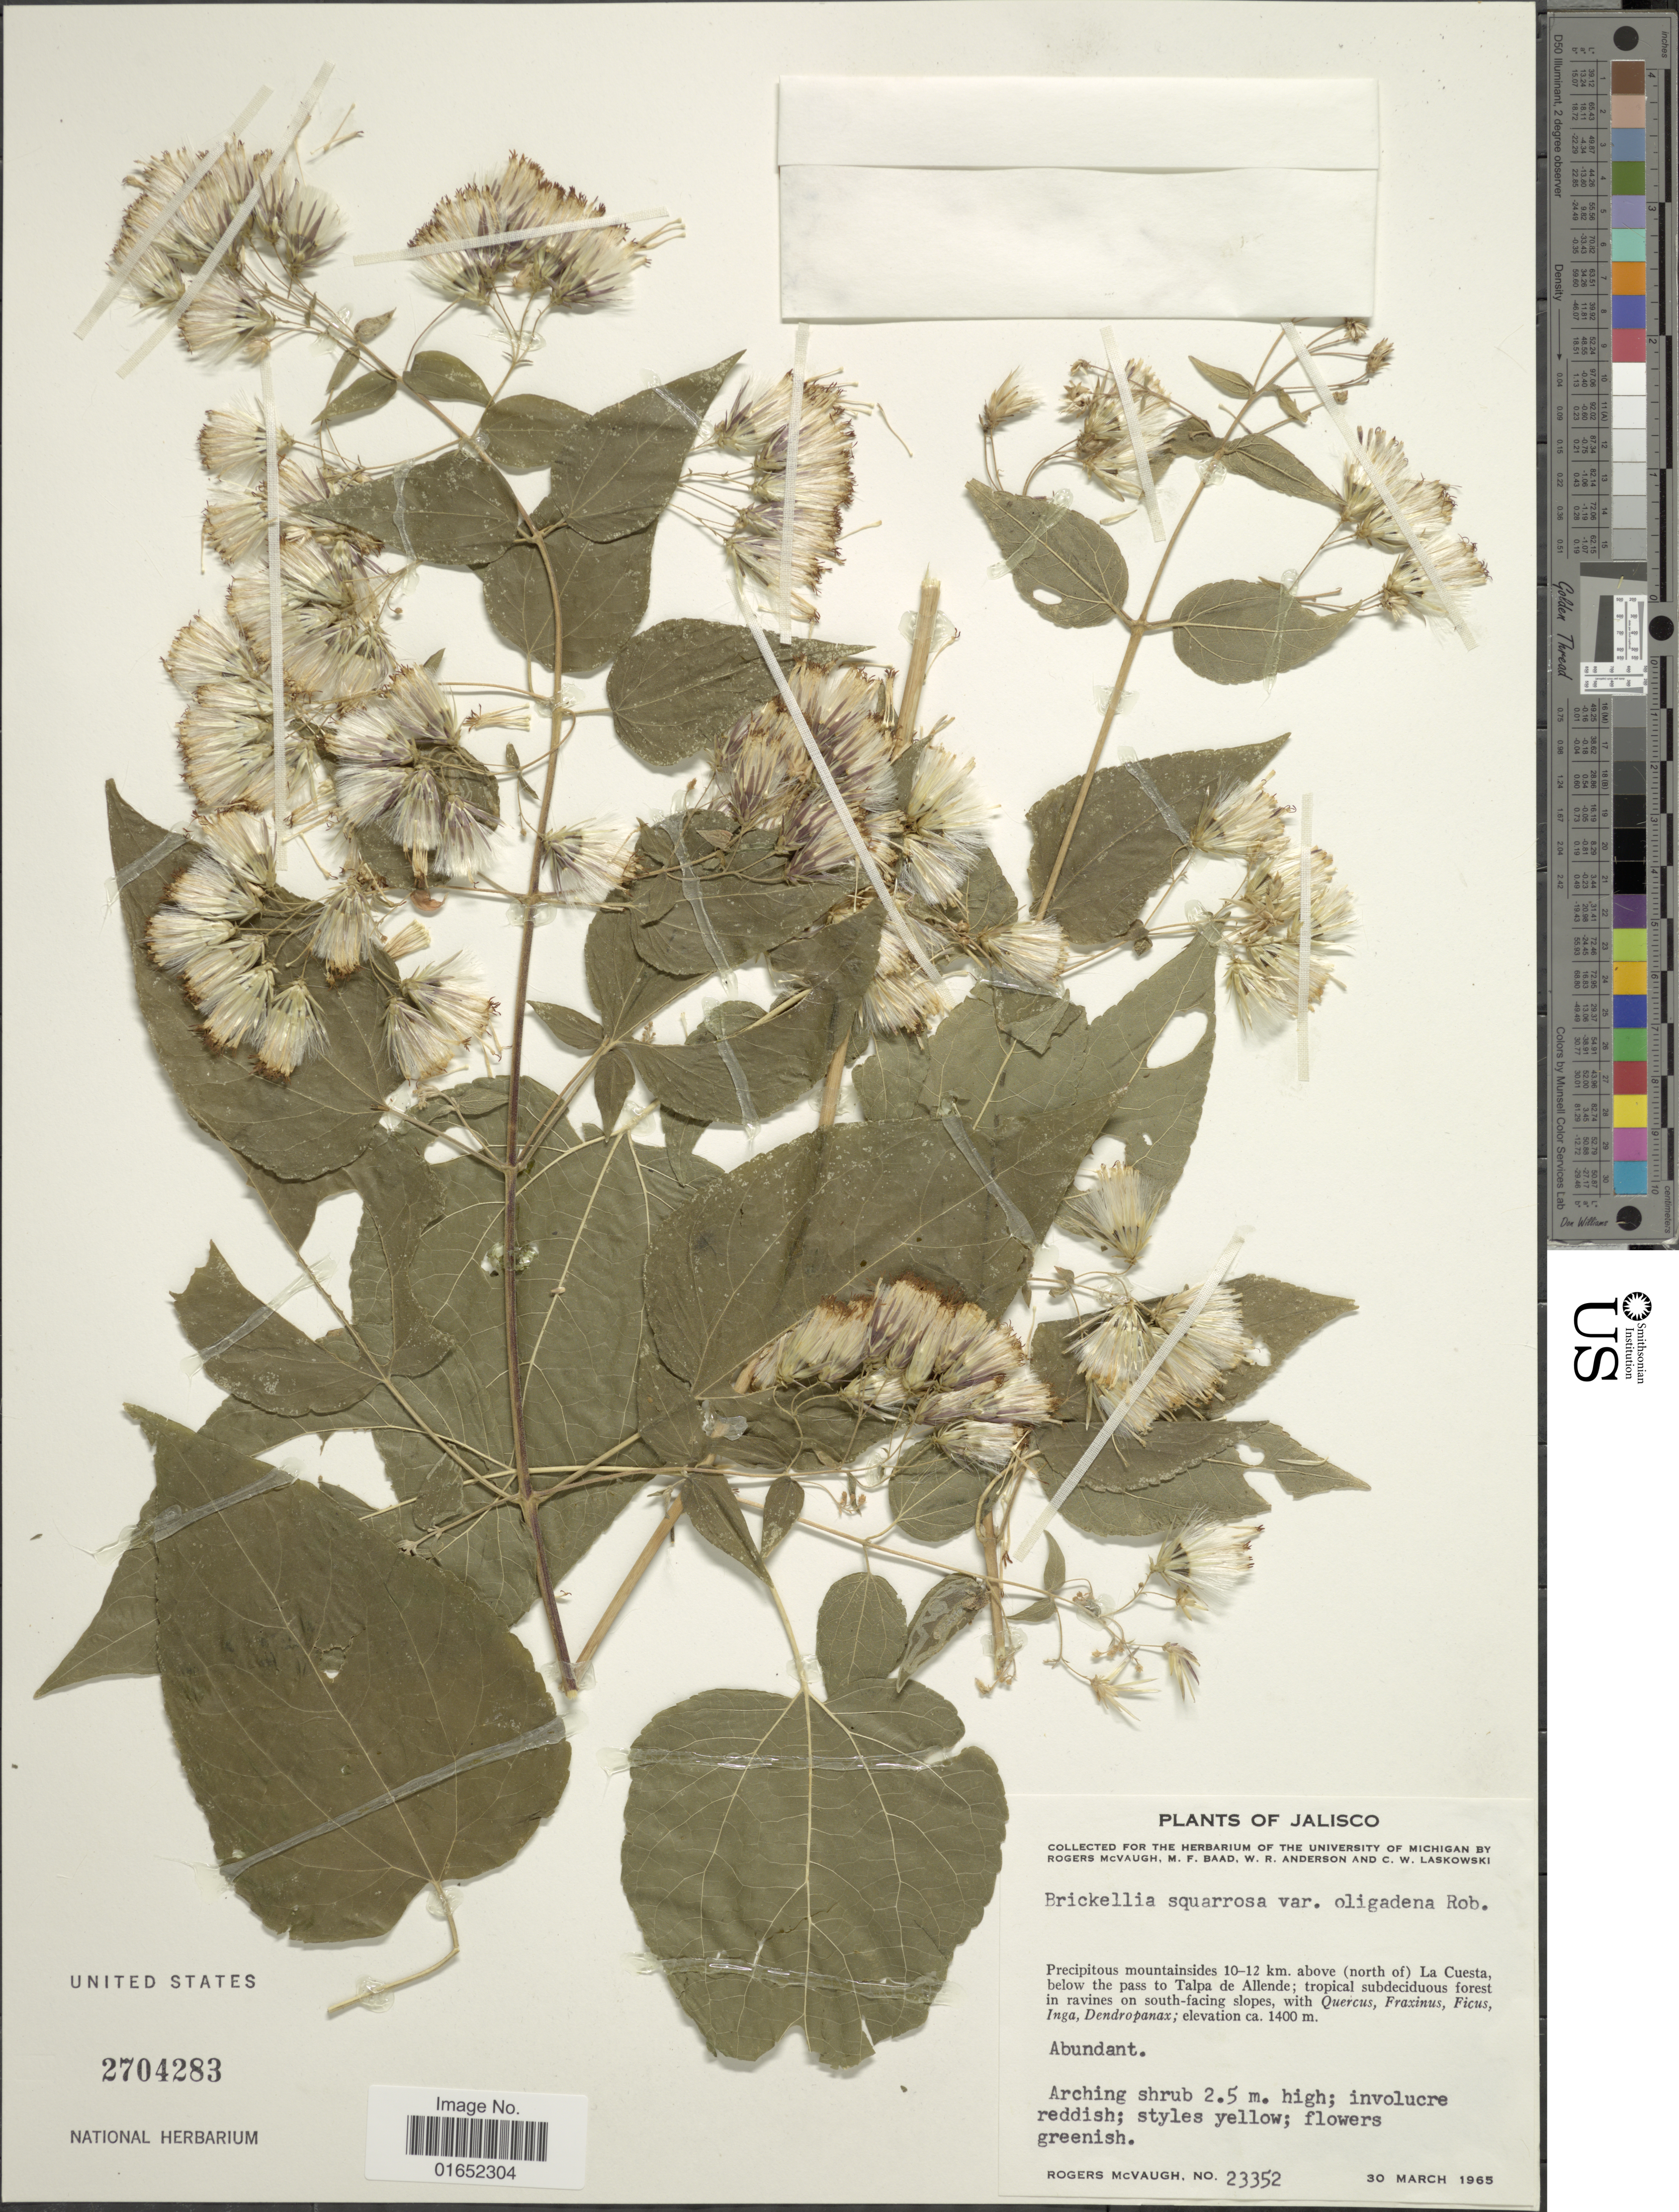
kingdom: Plantae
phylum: Tracheophyta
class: Magnoliopsida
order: Asterales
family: Asteraceae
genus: Brickellia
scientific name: Brickellia squarrosa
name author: B.L. Rob. & Seaton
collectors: R. McVaugh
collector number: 23352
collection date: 1965-03-30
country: Mexico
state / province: Jalisco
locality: Precipitous mountainsides 10-12 km. above (north of) La Cuesta, below the pass to Talpa de Allende; tropical subdeciduous forest in ravines on south-facing slopes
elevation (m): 1400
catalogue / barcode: US 2704283